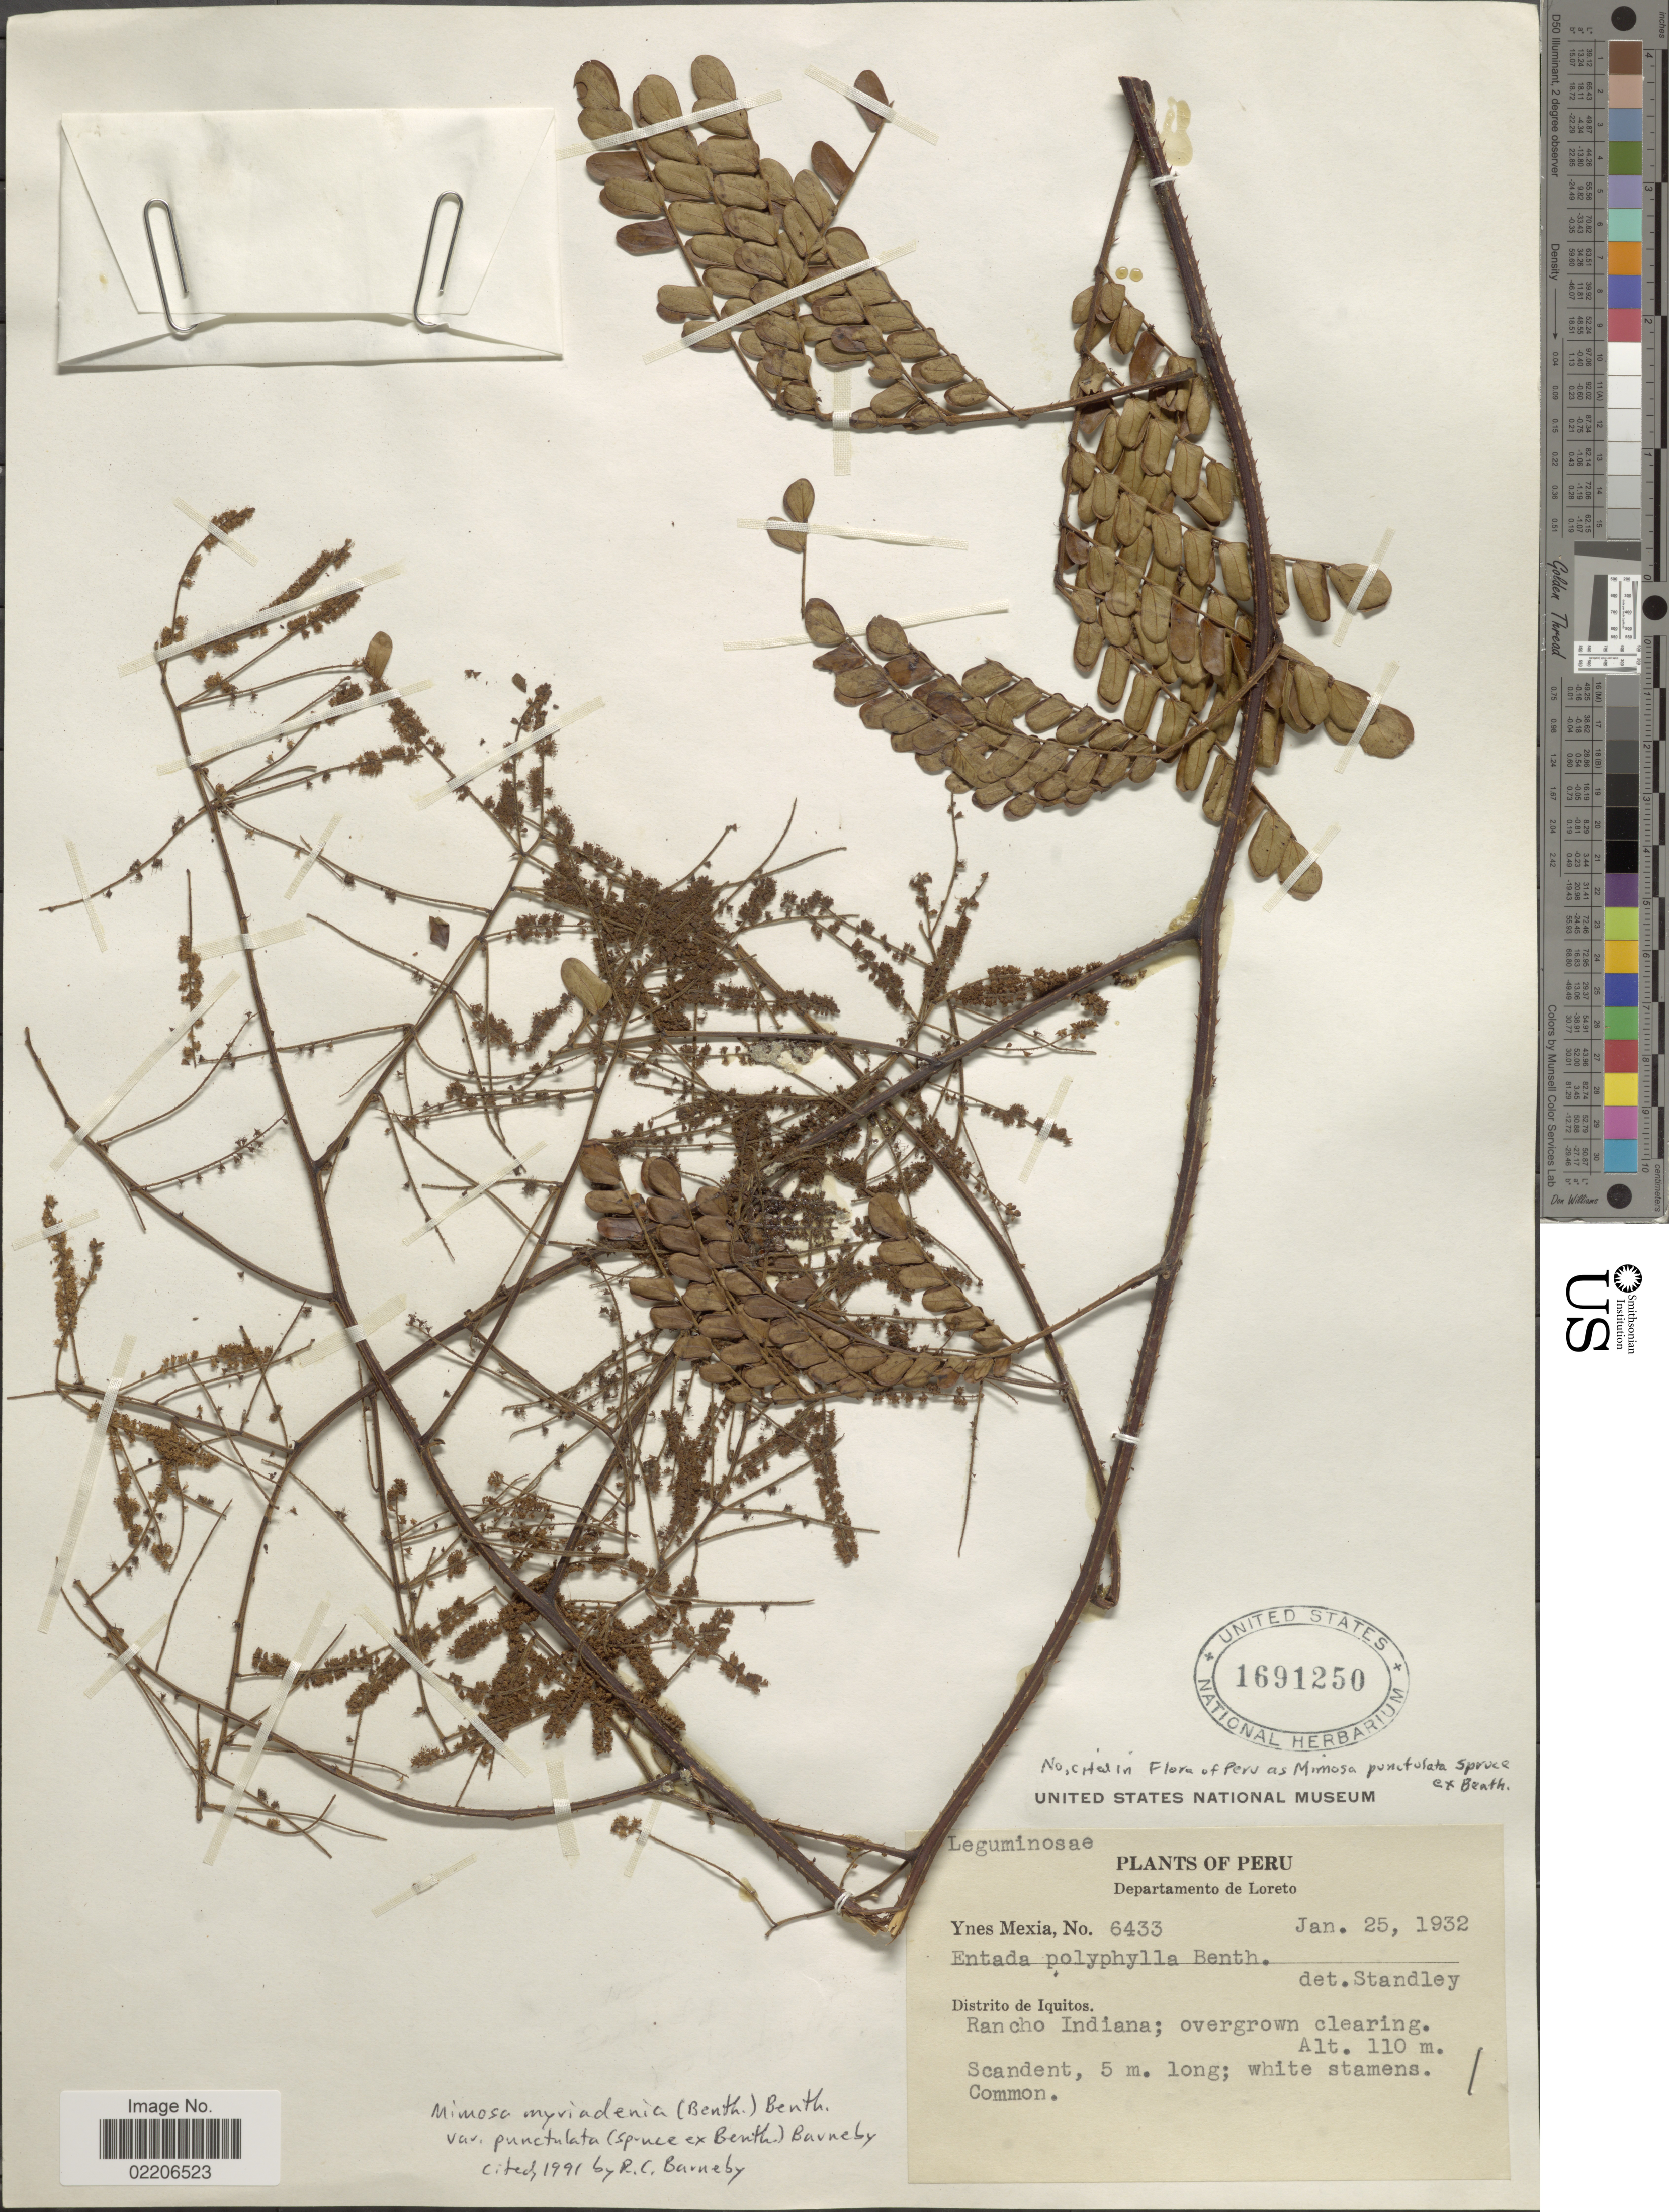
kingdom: Plantae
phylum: Tracheophyta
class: Magnoliopsida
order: Fabales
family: Fabaceae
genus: Mimosa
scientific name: Mimosa myriadenia var. punctulata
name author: (Benth.) Barneby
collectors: Y. Mexia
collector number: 6433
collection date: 1932-01-25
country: Peru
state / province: Loreto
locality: Departamento de Loreto. Distrito de Iquitos. Rancho Indiana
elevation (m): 110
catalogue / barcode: US 1691250